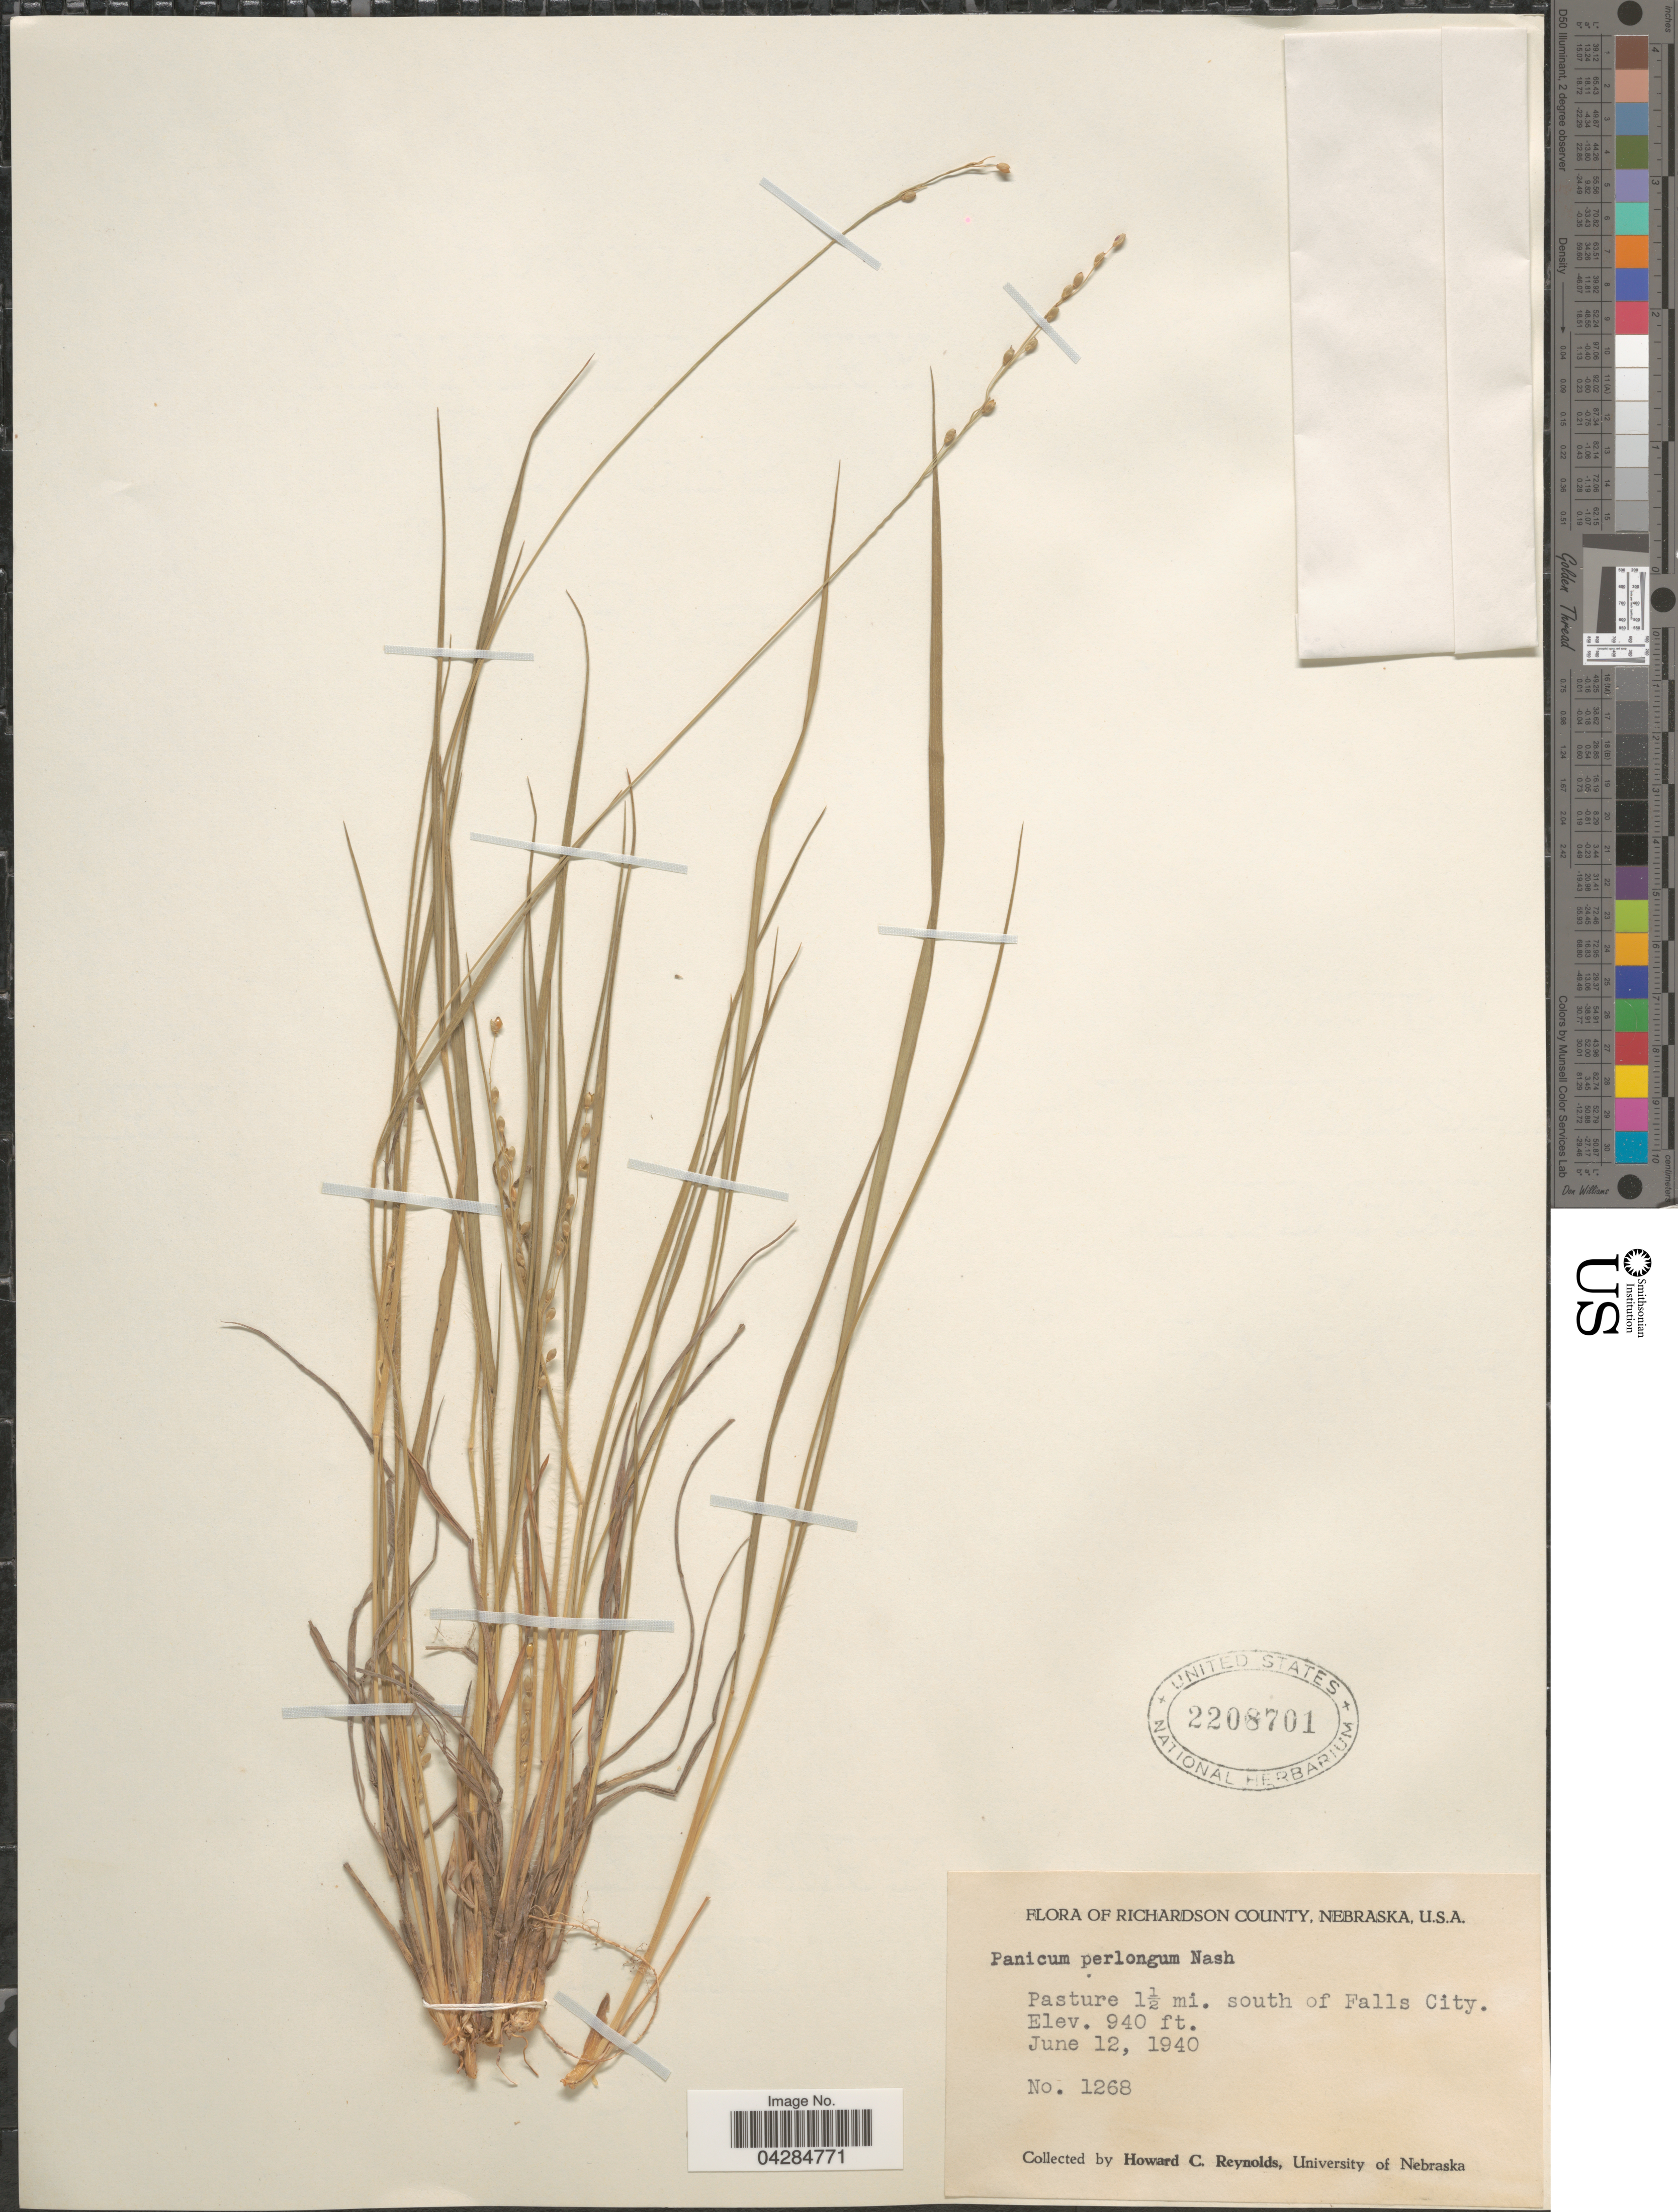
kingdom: Plantae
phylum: Tracheophyta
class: Liliopsida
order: Poales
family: Poaceae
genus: Dichanthelium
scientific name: Dichanthelium perlongum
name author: (Nash) Freckmann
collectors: H. Reynolds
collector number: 1268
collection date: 1940-06-12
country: United States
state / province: Nebraska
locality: Richardson County. Pasture 1 1/2 mi. south of Falls City.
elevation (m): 287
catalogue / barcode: US 2208701